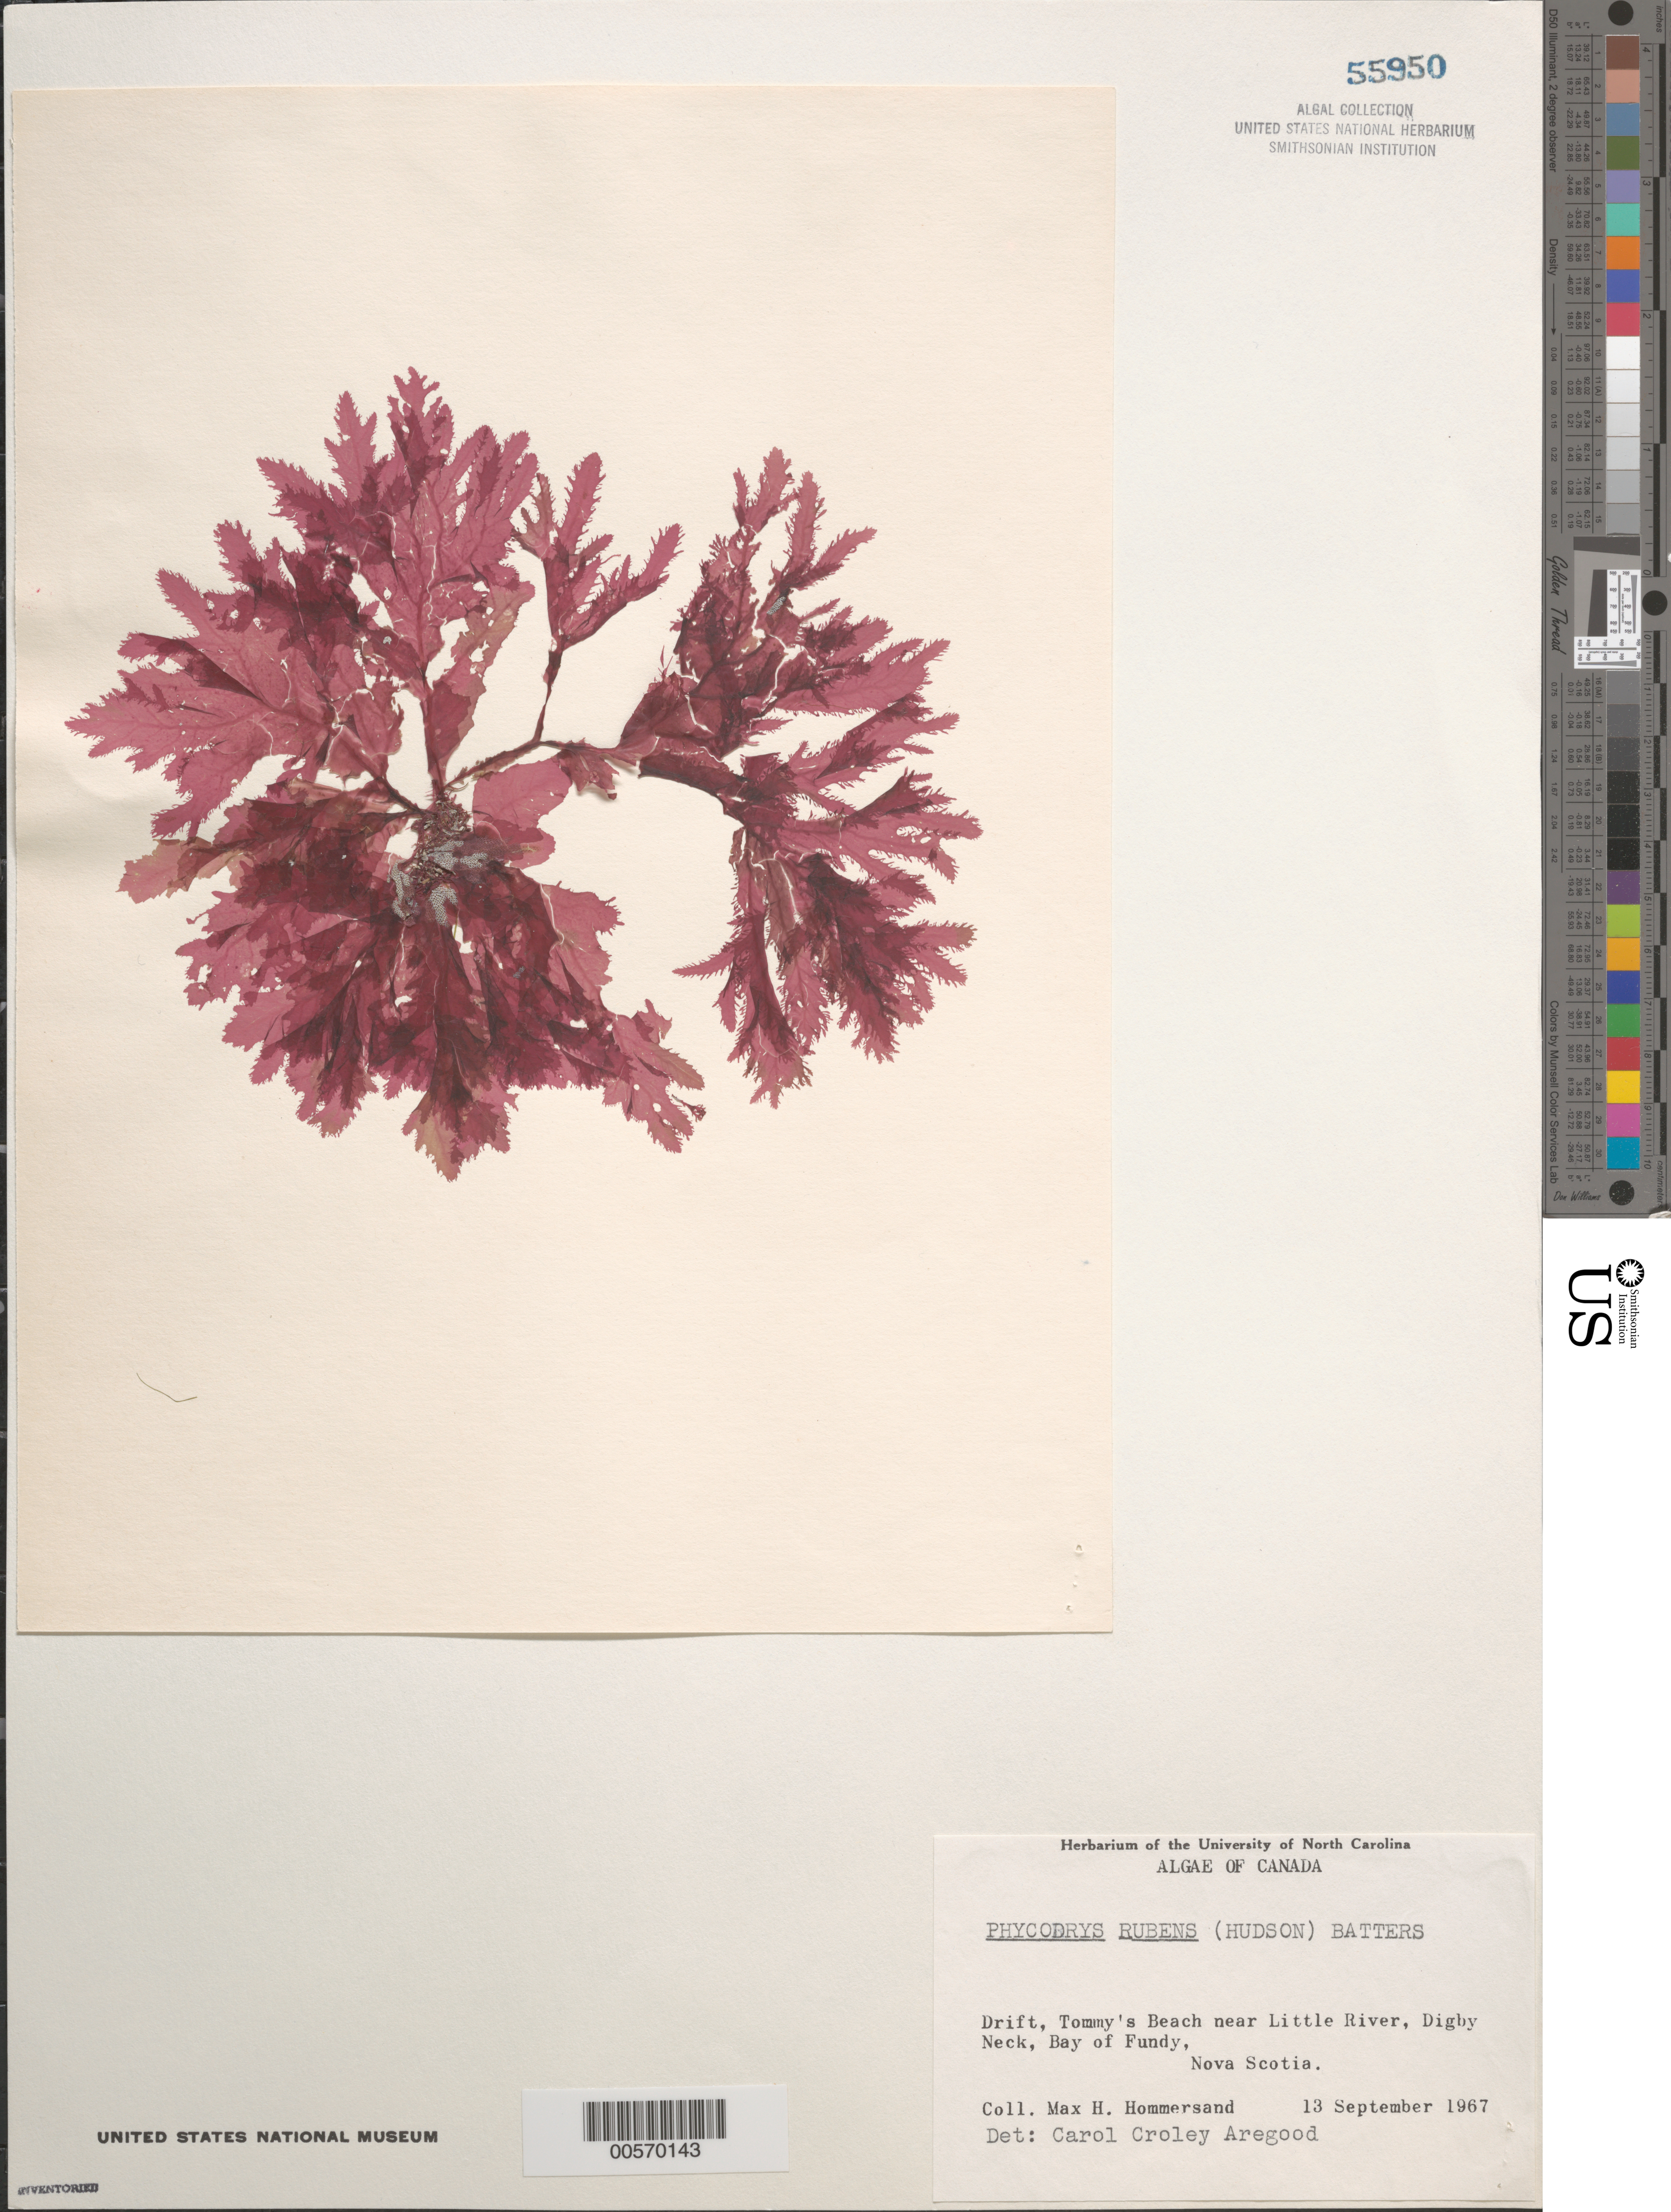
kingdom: Plantae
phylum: Rhodophyta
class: Florideophyceae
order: Ceramiales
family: Delesseriaceae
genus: Phycodrys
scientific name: Phycodrys rubens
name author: (L.) Batters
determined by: Aregood, C. C.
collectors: M. H. Hommersand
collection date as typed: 13 Sep 1967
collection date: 1967-09-13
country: Canada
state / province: Nova Scotia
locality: Tommy's Beach near Little River, Digby Neck, Bay of Fundy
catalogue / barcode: US 55950